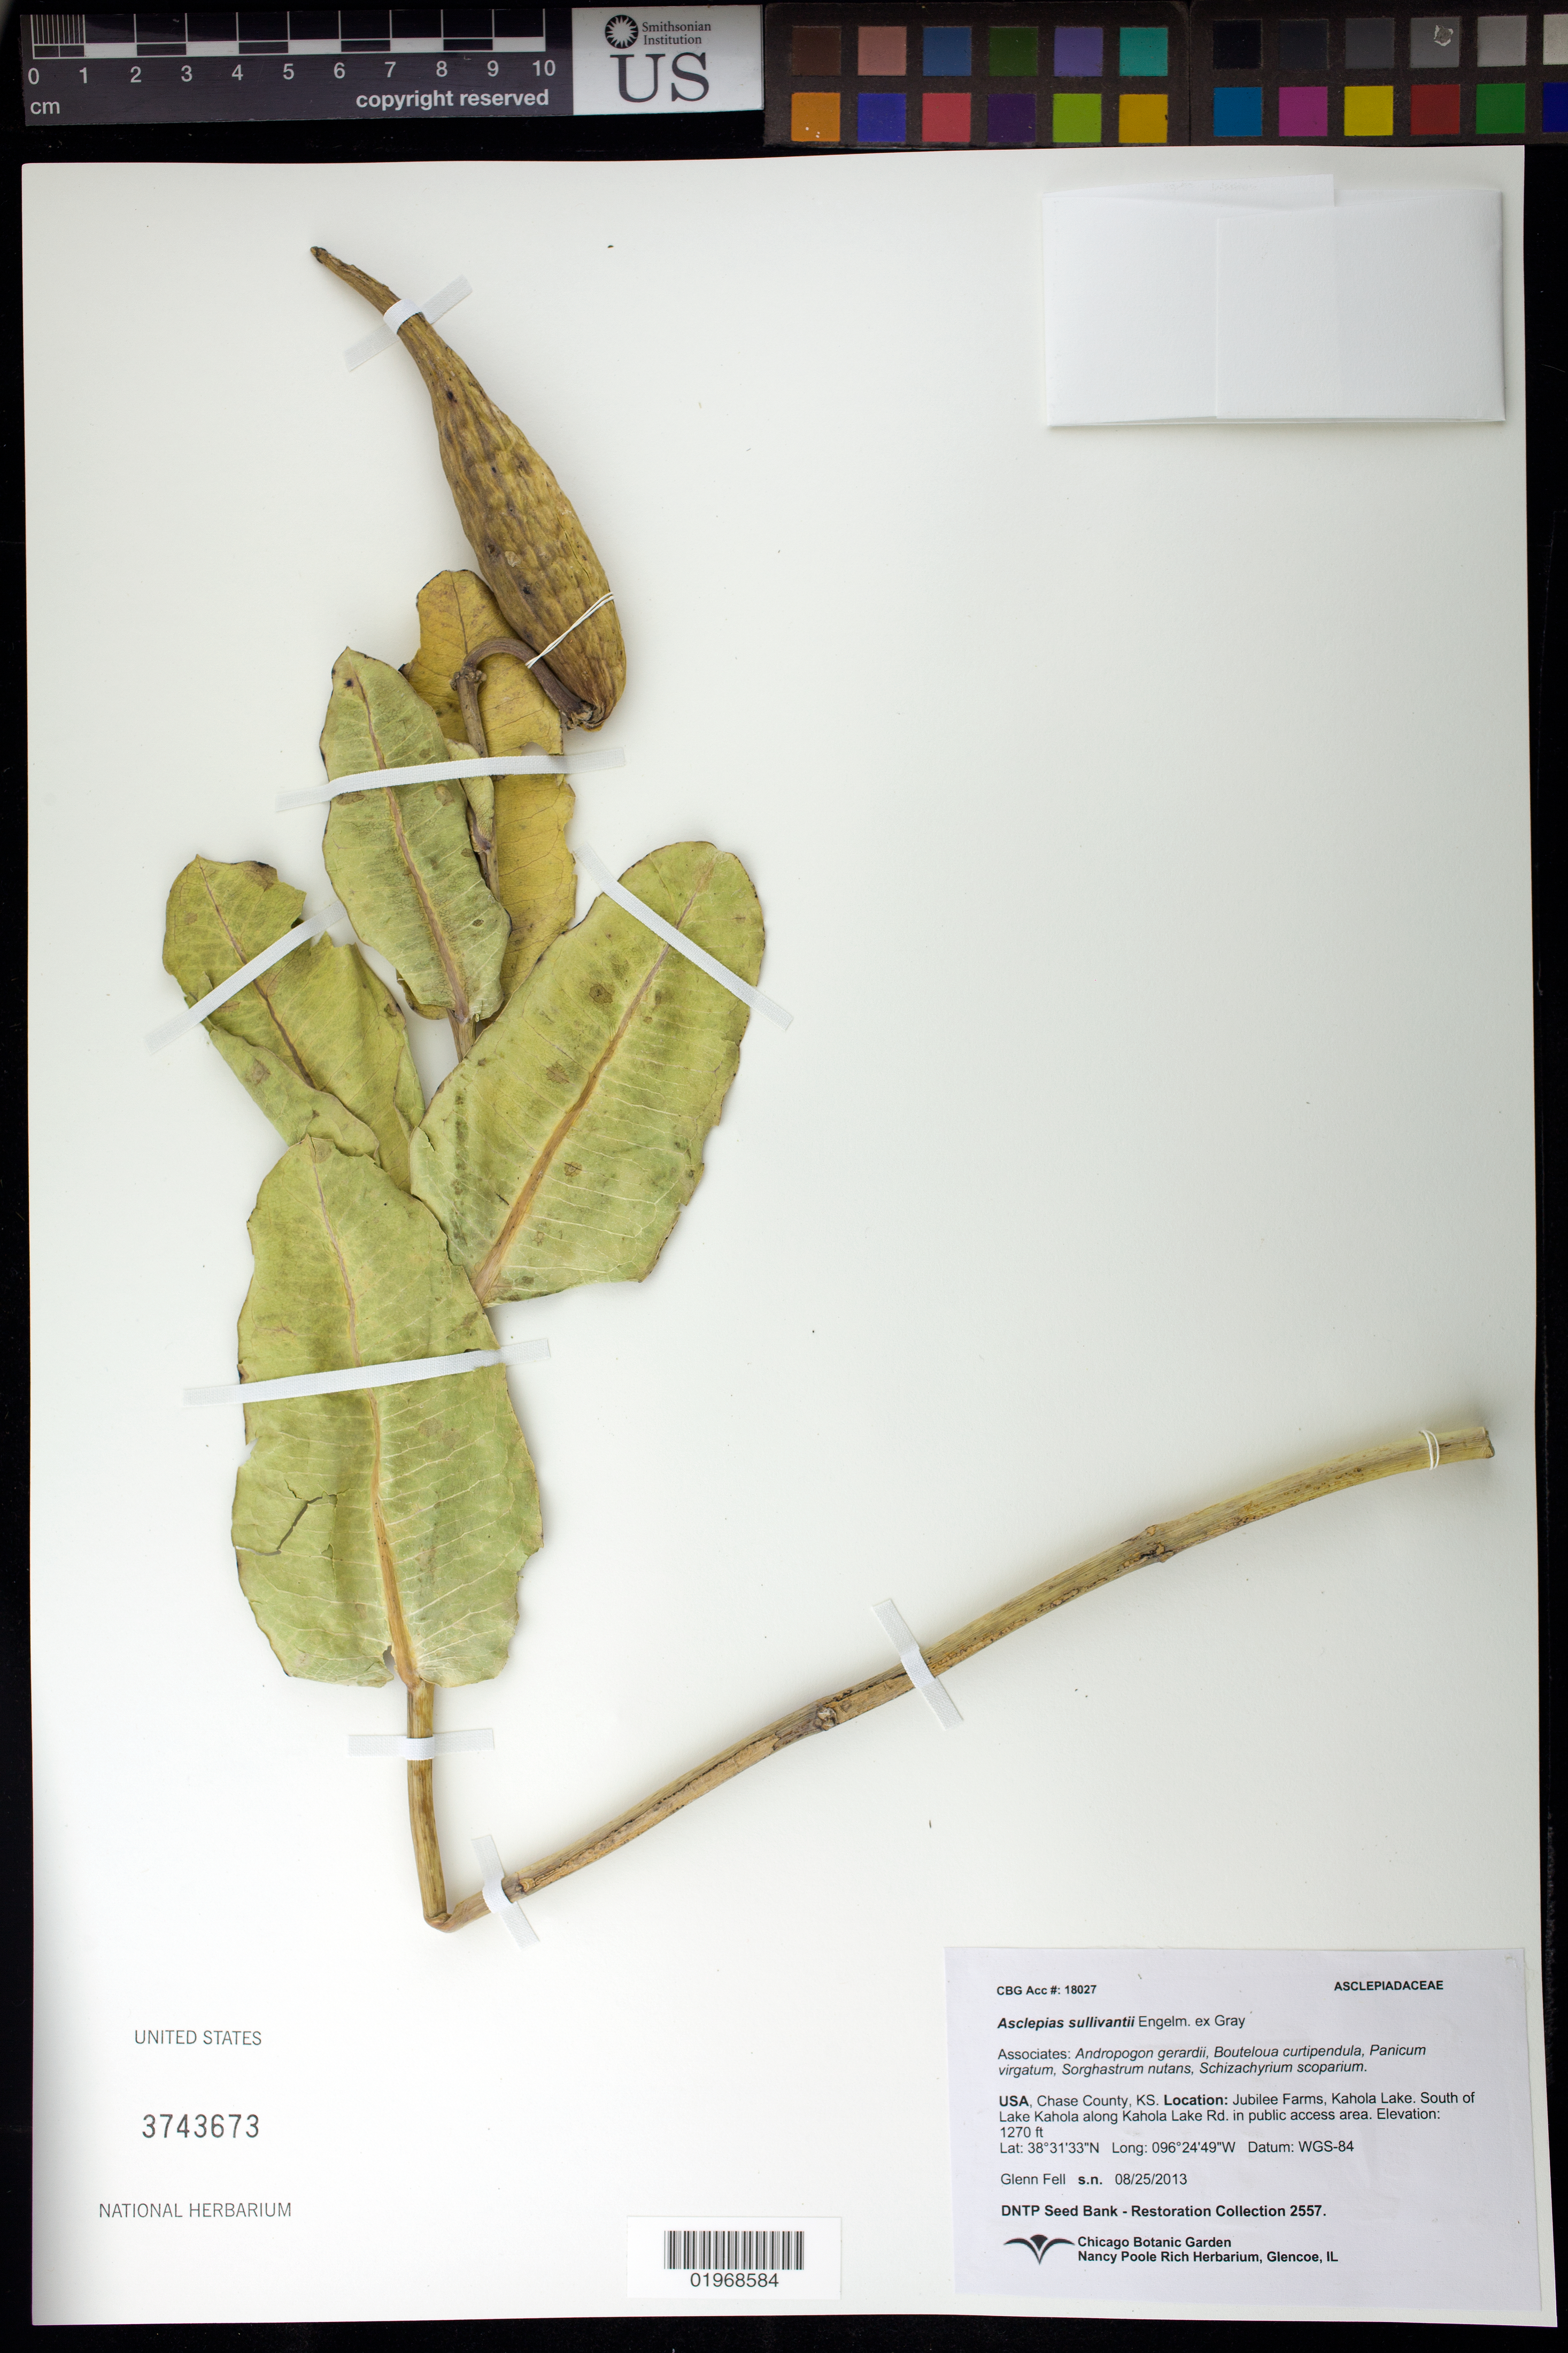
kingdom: Plantae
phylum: Tracheophyta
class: Magnoliopsida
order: Gentianales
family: Apocynaceae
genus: Asclepias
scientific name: Asclepias sullivantii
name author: Engelm. ex A. Gray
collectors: G. Fell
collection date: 2013-08-25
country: United States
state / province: Kansas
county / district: Chase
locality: Jubilee Farms, S of Kahola Lake along Kahola Lake Rd.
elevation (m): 387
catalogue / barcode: US 3743673